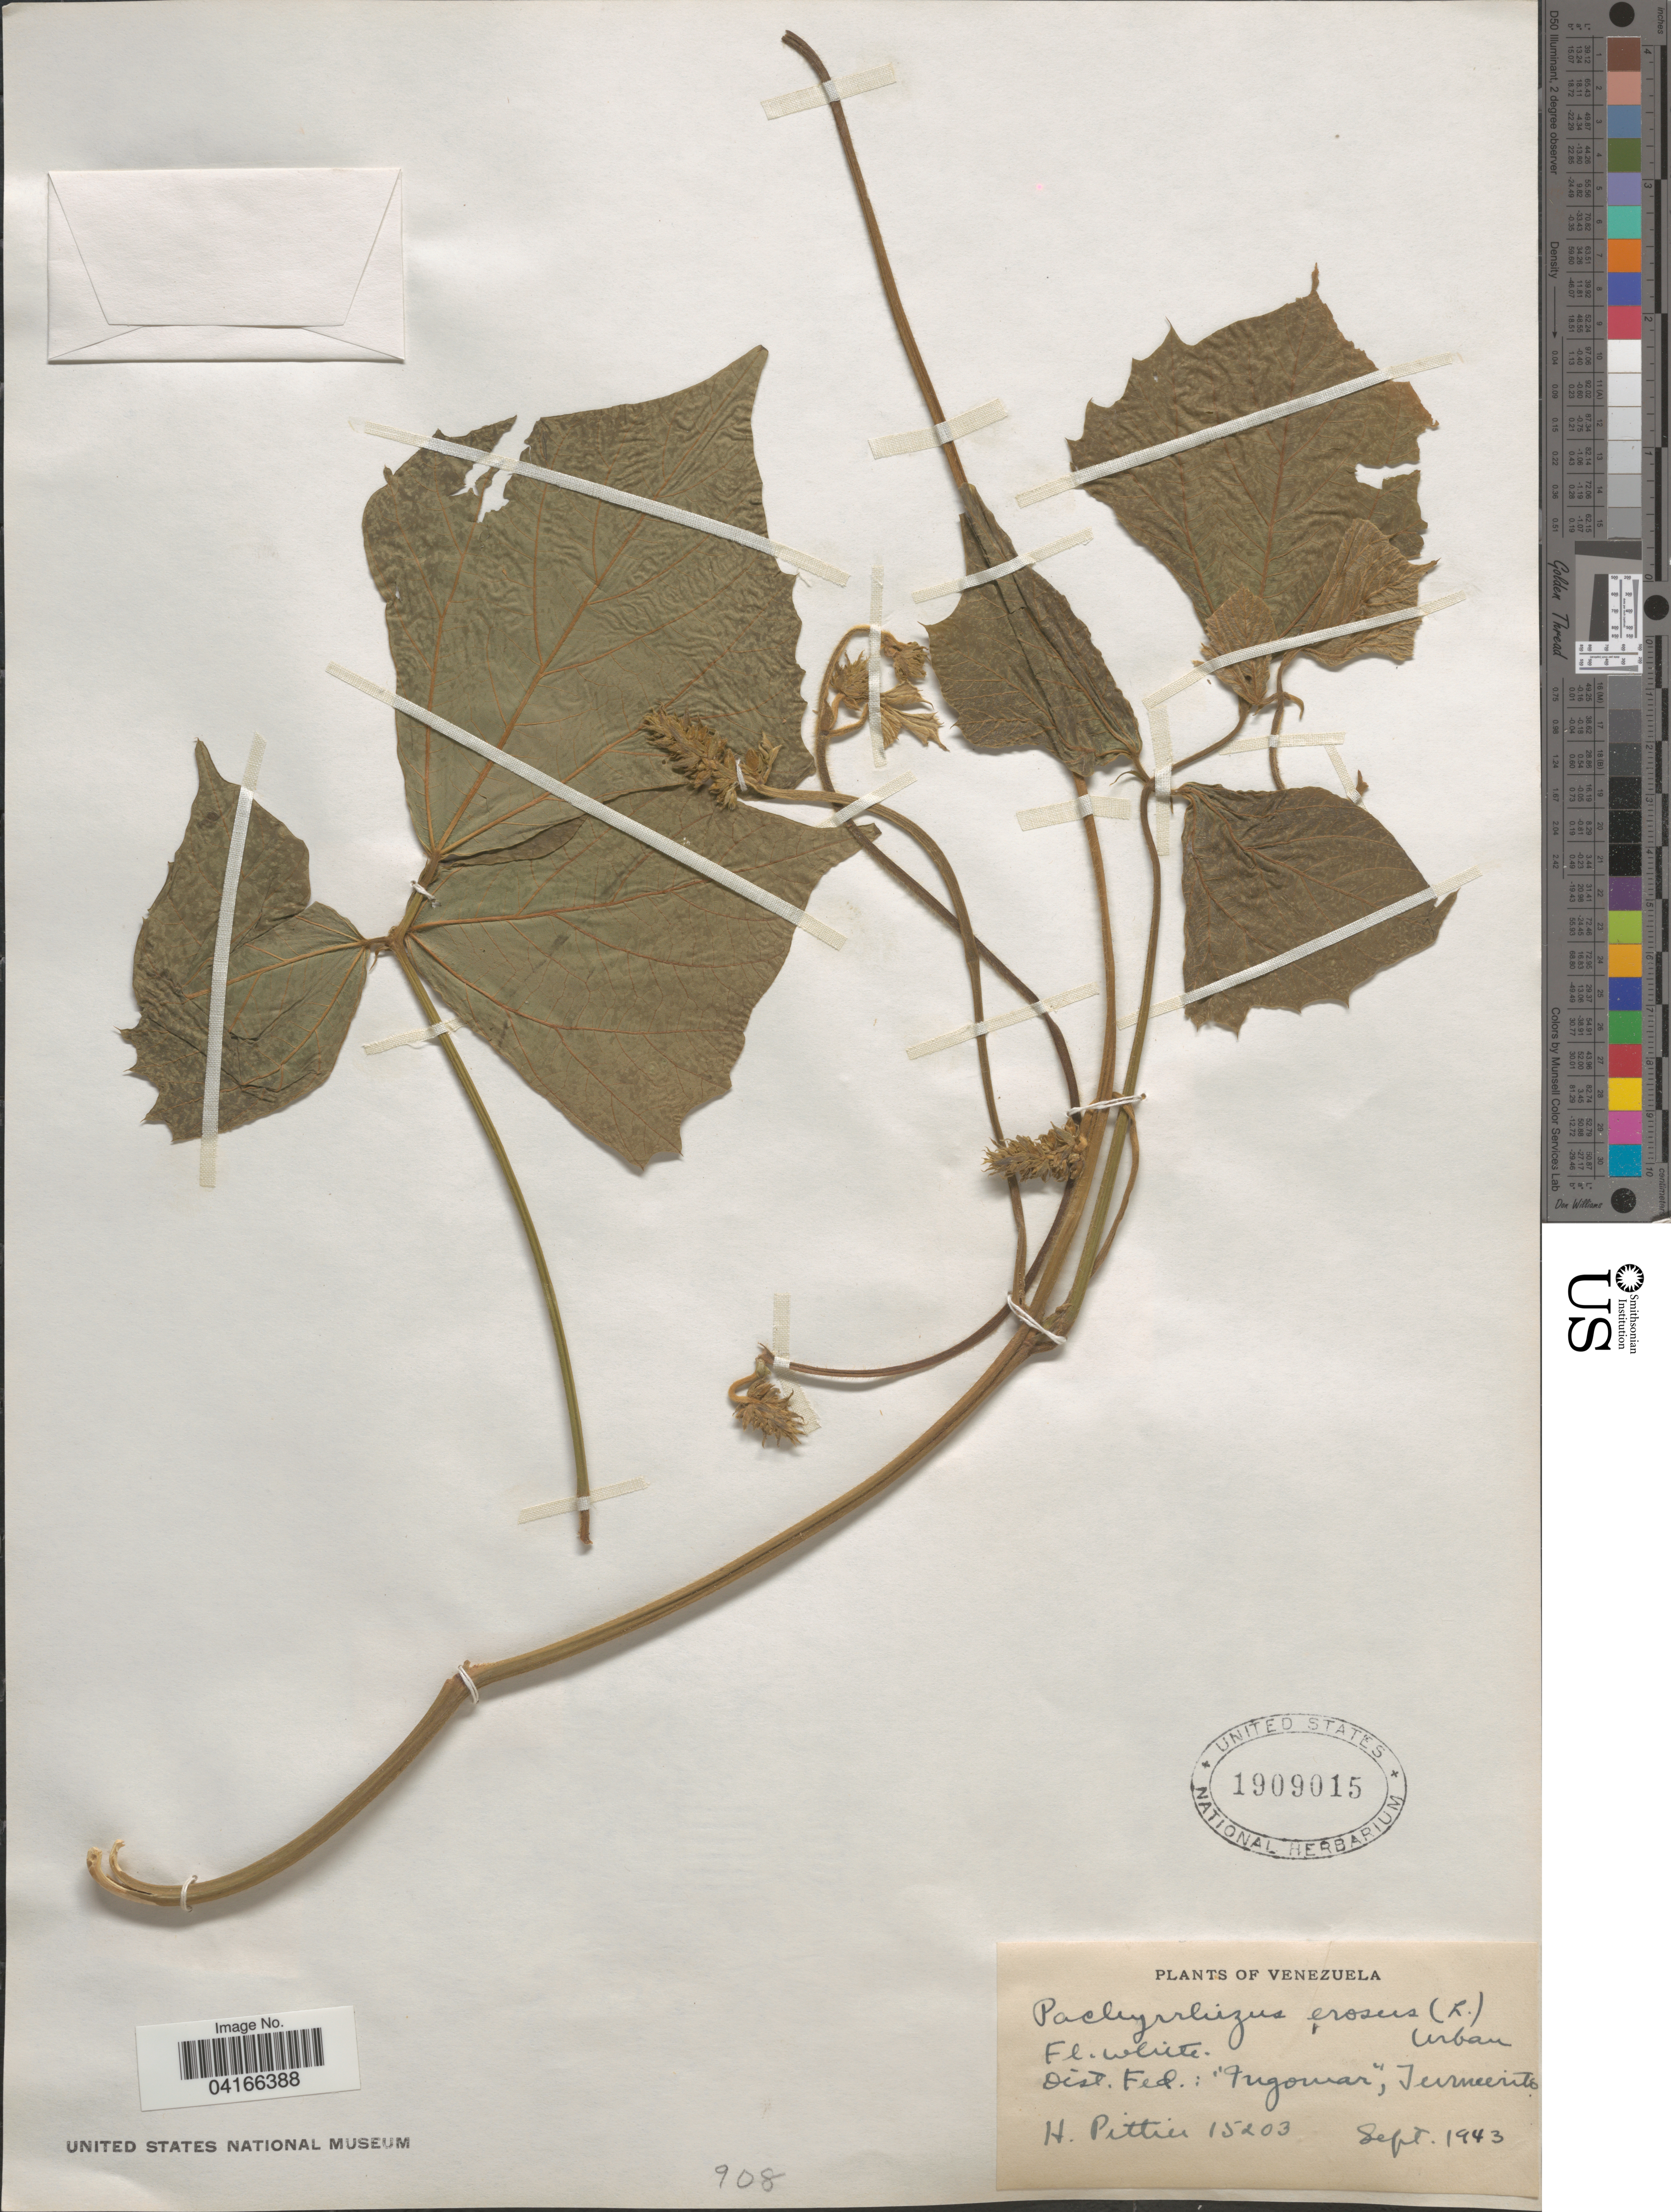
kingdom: Plantae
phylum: Tracheophyta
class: Magnoliopsida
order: Fabales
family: Fabaceae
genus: Pachyrhizus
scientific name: Pachyrhizus erosus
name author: (L.) Urb.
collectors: H. F. Pittier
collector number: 15203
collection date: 1943-09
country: Venezuela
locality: Dist. Fed.: "Ingomar", Turmerito.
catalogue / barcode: US 1909015